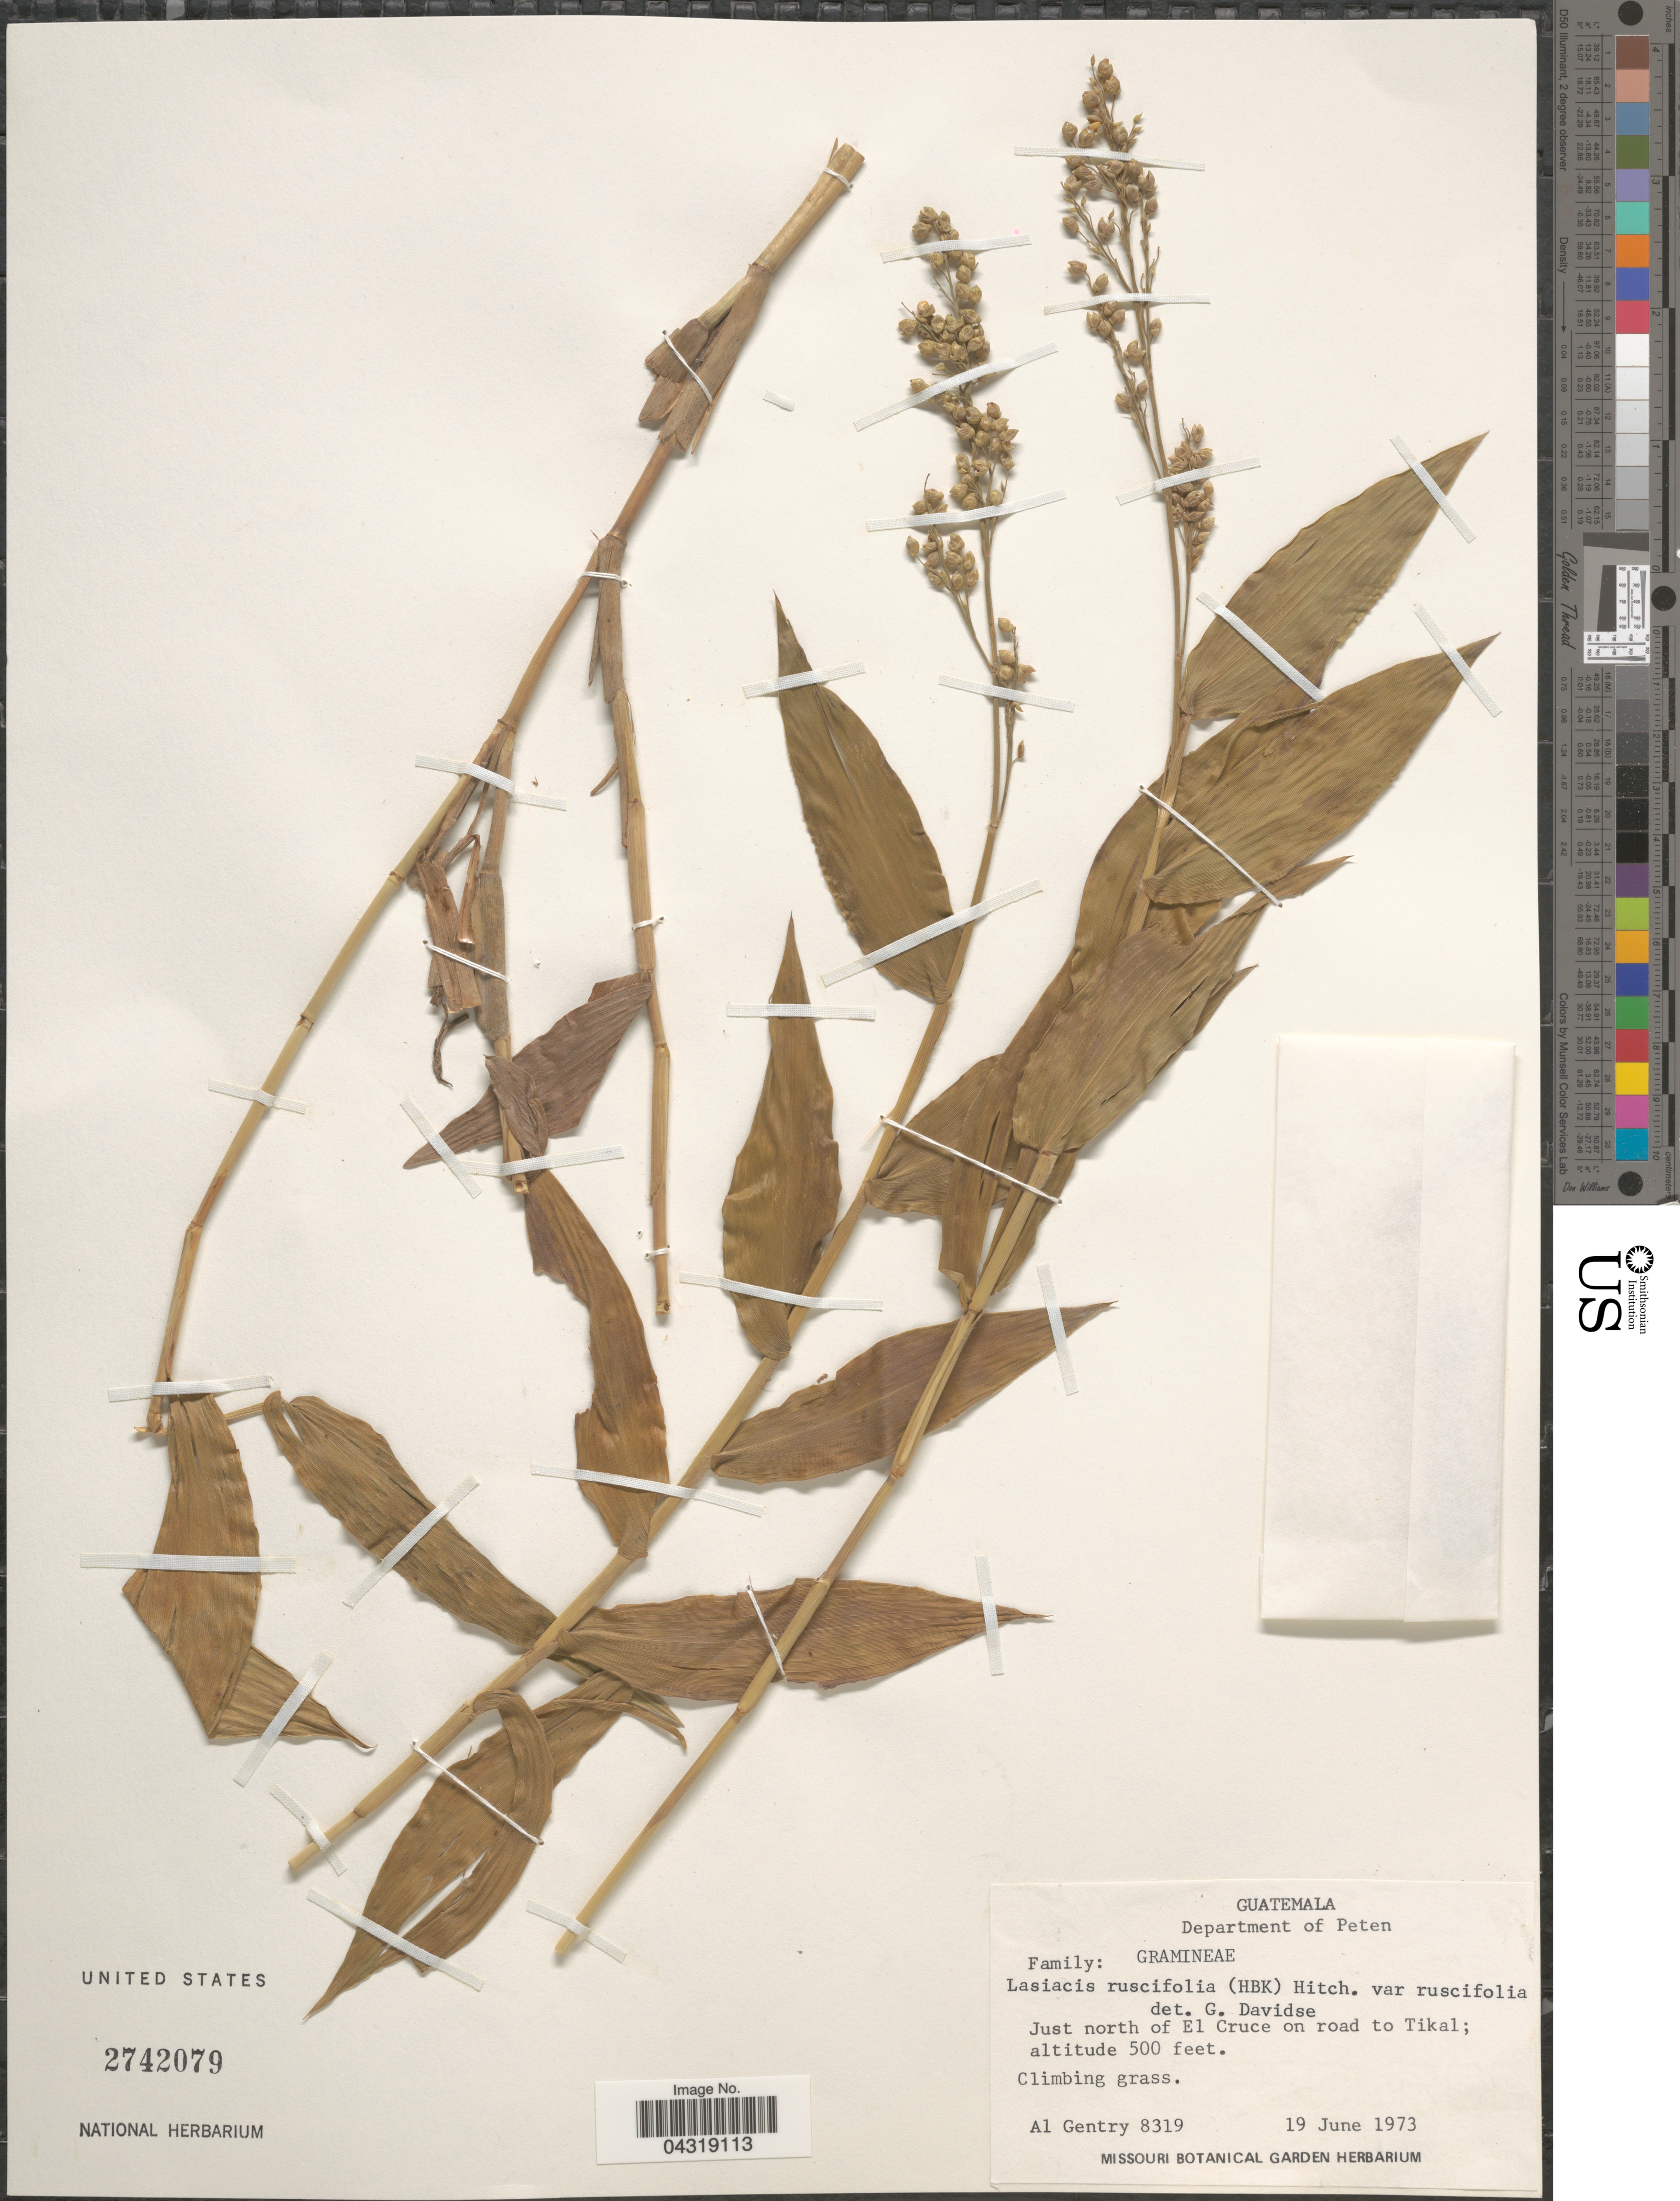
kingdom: Plantae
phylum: Tracheophyta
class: Liliopsida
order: Poales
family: Poaceae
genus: Lasiacis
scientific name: Lasiacis ruscifolia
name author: (Kunth) Hitchc.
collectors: A. H. Gentry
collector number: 8319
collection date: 1973-06-19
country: Guatemala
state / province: El Peten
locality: Department of Peten. Just north of El Cruce on road to Tikal.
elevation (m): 152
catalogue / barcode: US 2742079